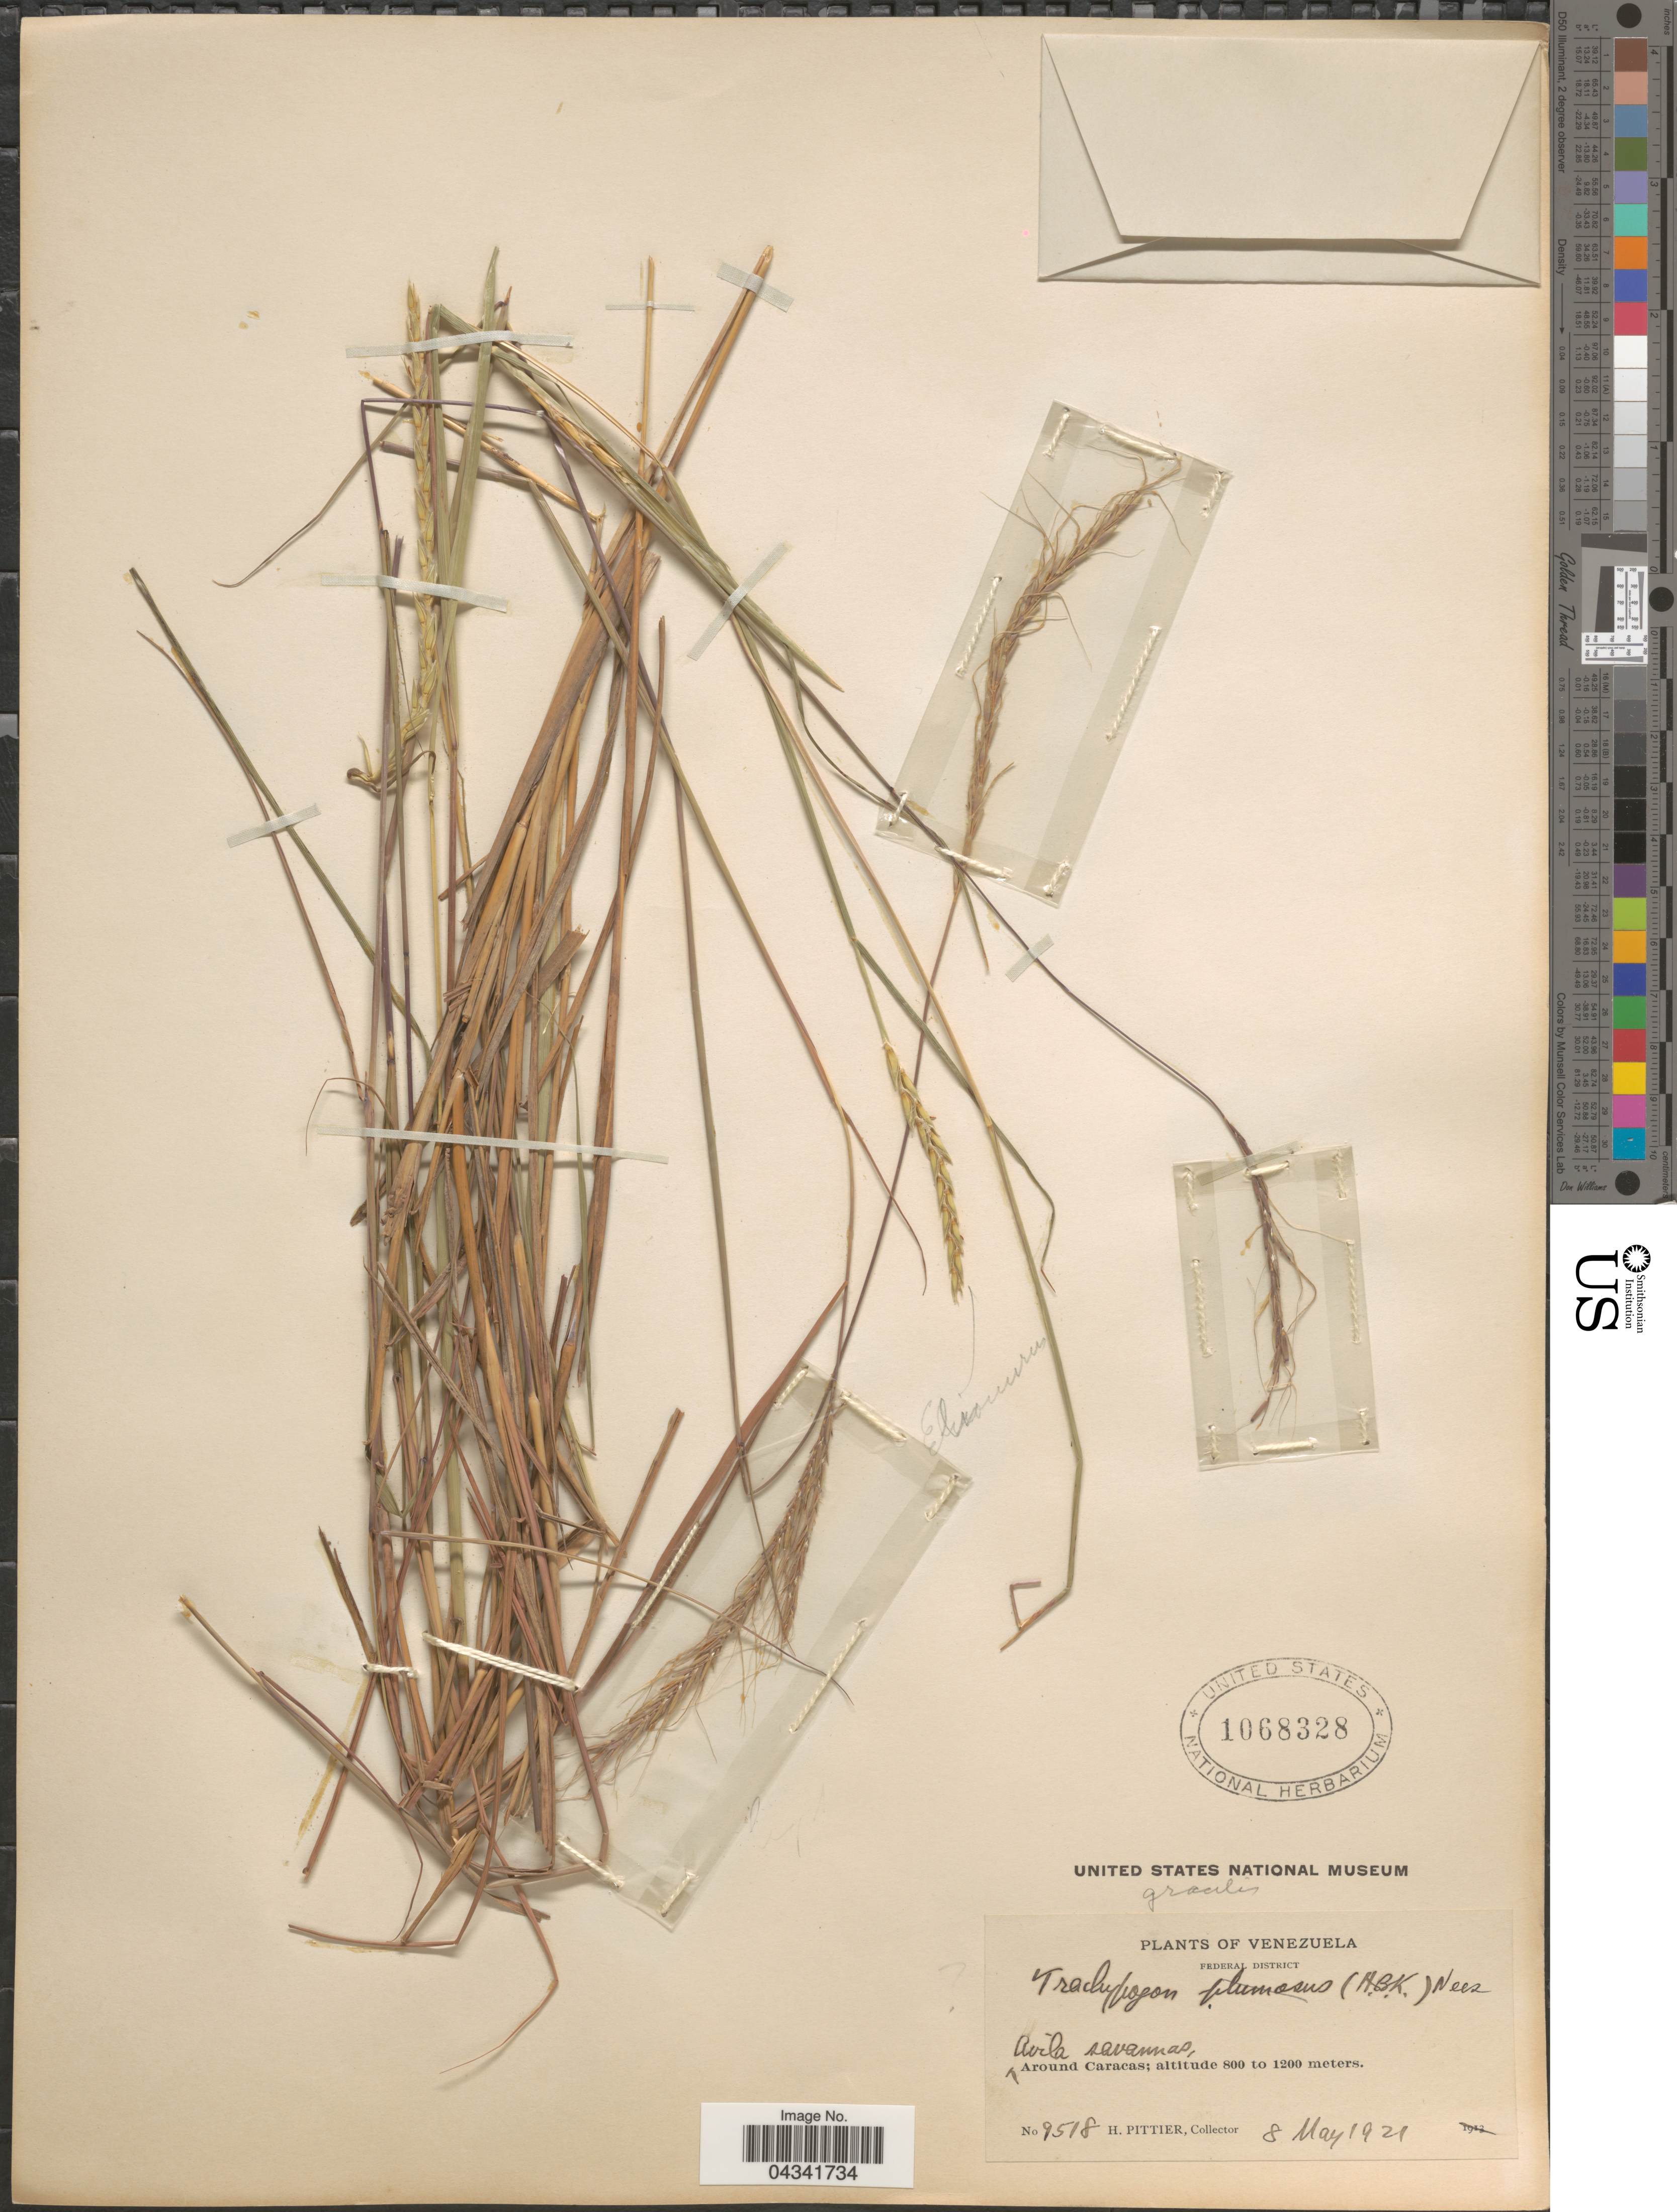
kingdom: Plantae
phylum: Tracheophyta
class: Liliopsida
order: Poales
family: Poaceae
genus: Trachypogon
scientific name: Trachypogon spicatus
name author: (L. f.) Kuntze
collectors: H. F. Pittier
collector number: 9518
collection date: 1921-05-08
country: Venezuela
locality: Federal District. Around Caracas.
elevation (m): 800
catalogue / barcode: US 1068328